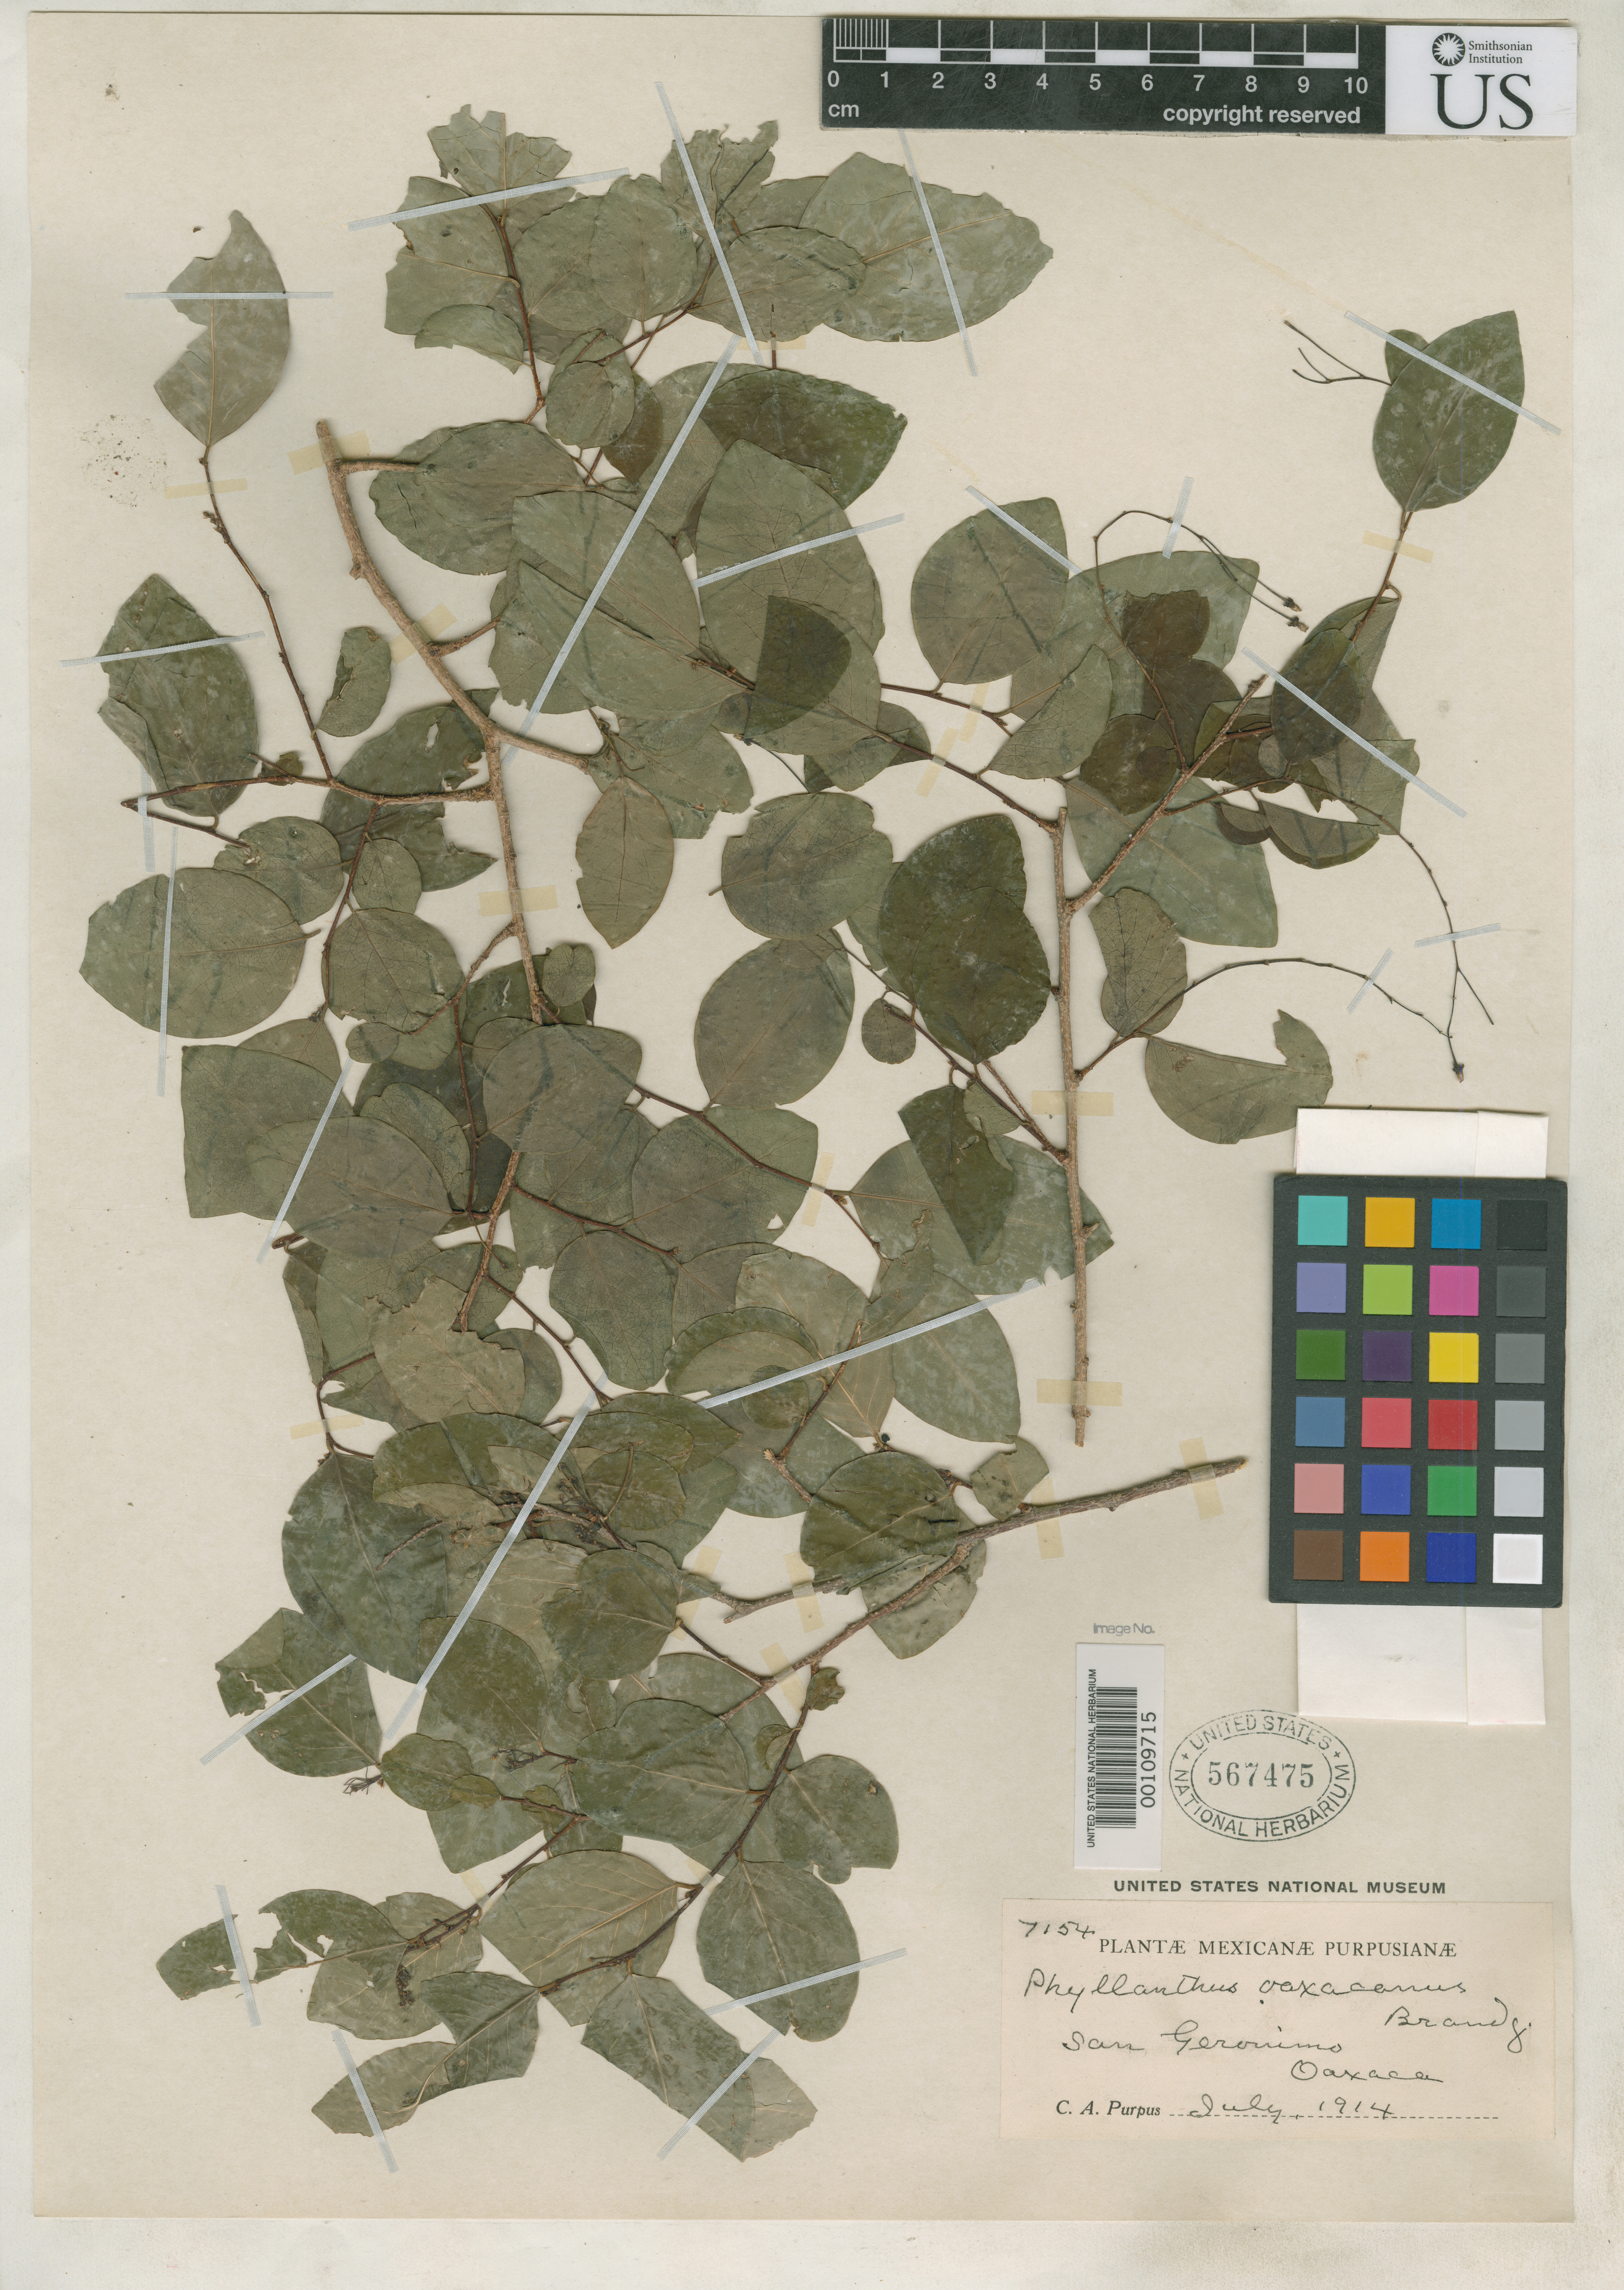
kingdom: Plantae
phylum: Tracheophyta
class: Magnoliopsida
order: Malpighiales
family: Phyllanthaceae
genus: Phyllanthus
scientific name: Phyllanthus oaxacanus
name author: Brandegee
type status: Isotype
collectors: C. A. Purpus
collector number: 7154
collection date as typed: Jul 1914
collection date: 1914-07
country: Mexico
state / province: Oaxaca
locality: Near San Geronimo.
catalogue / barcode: US 567475